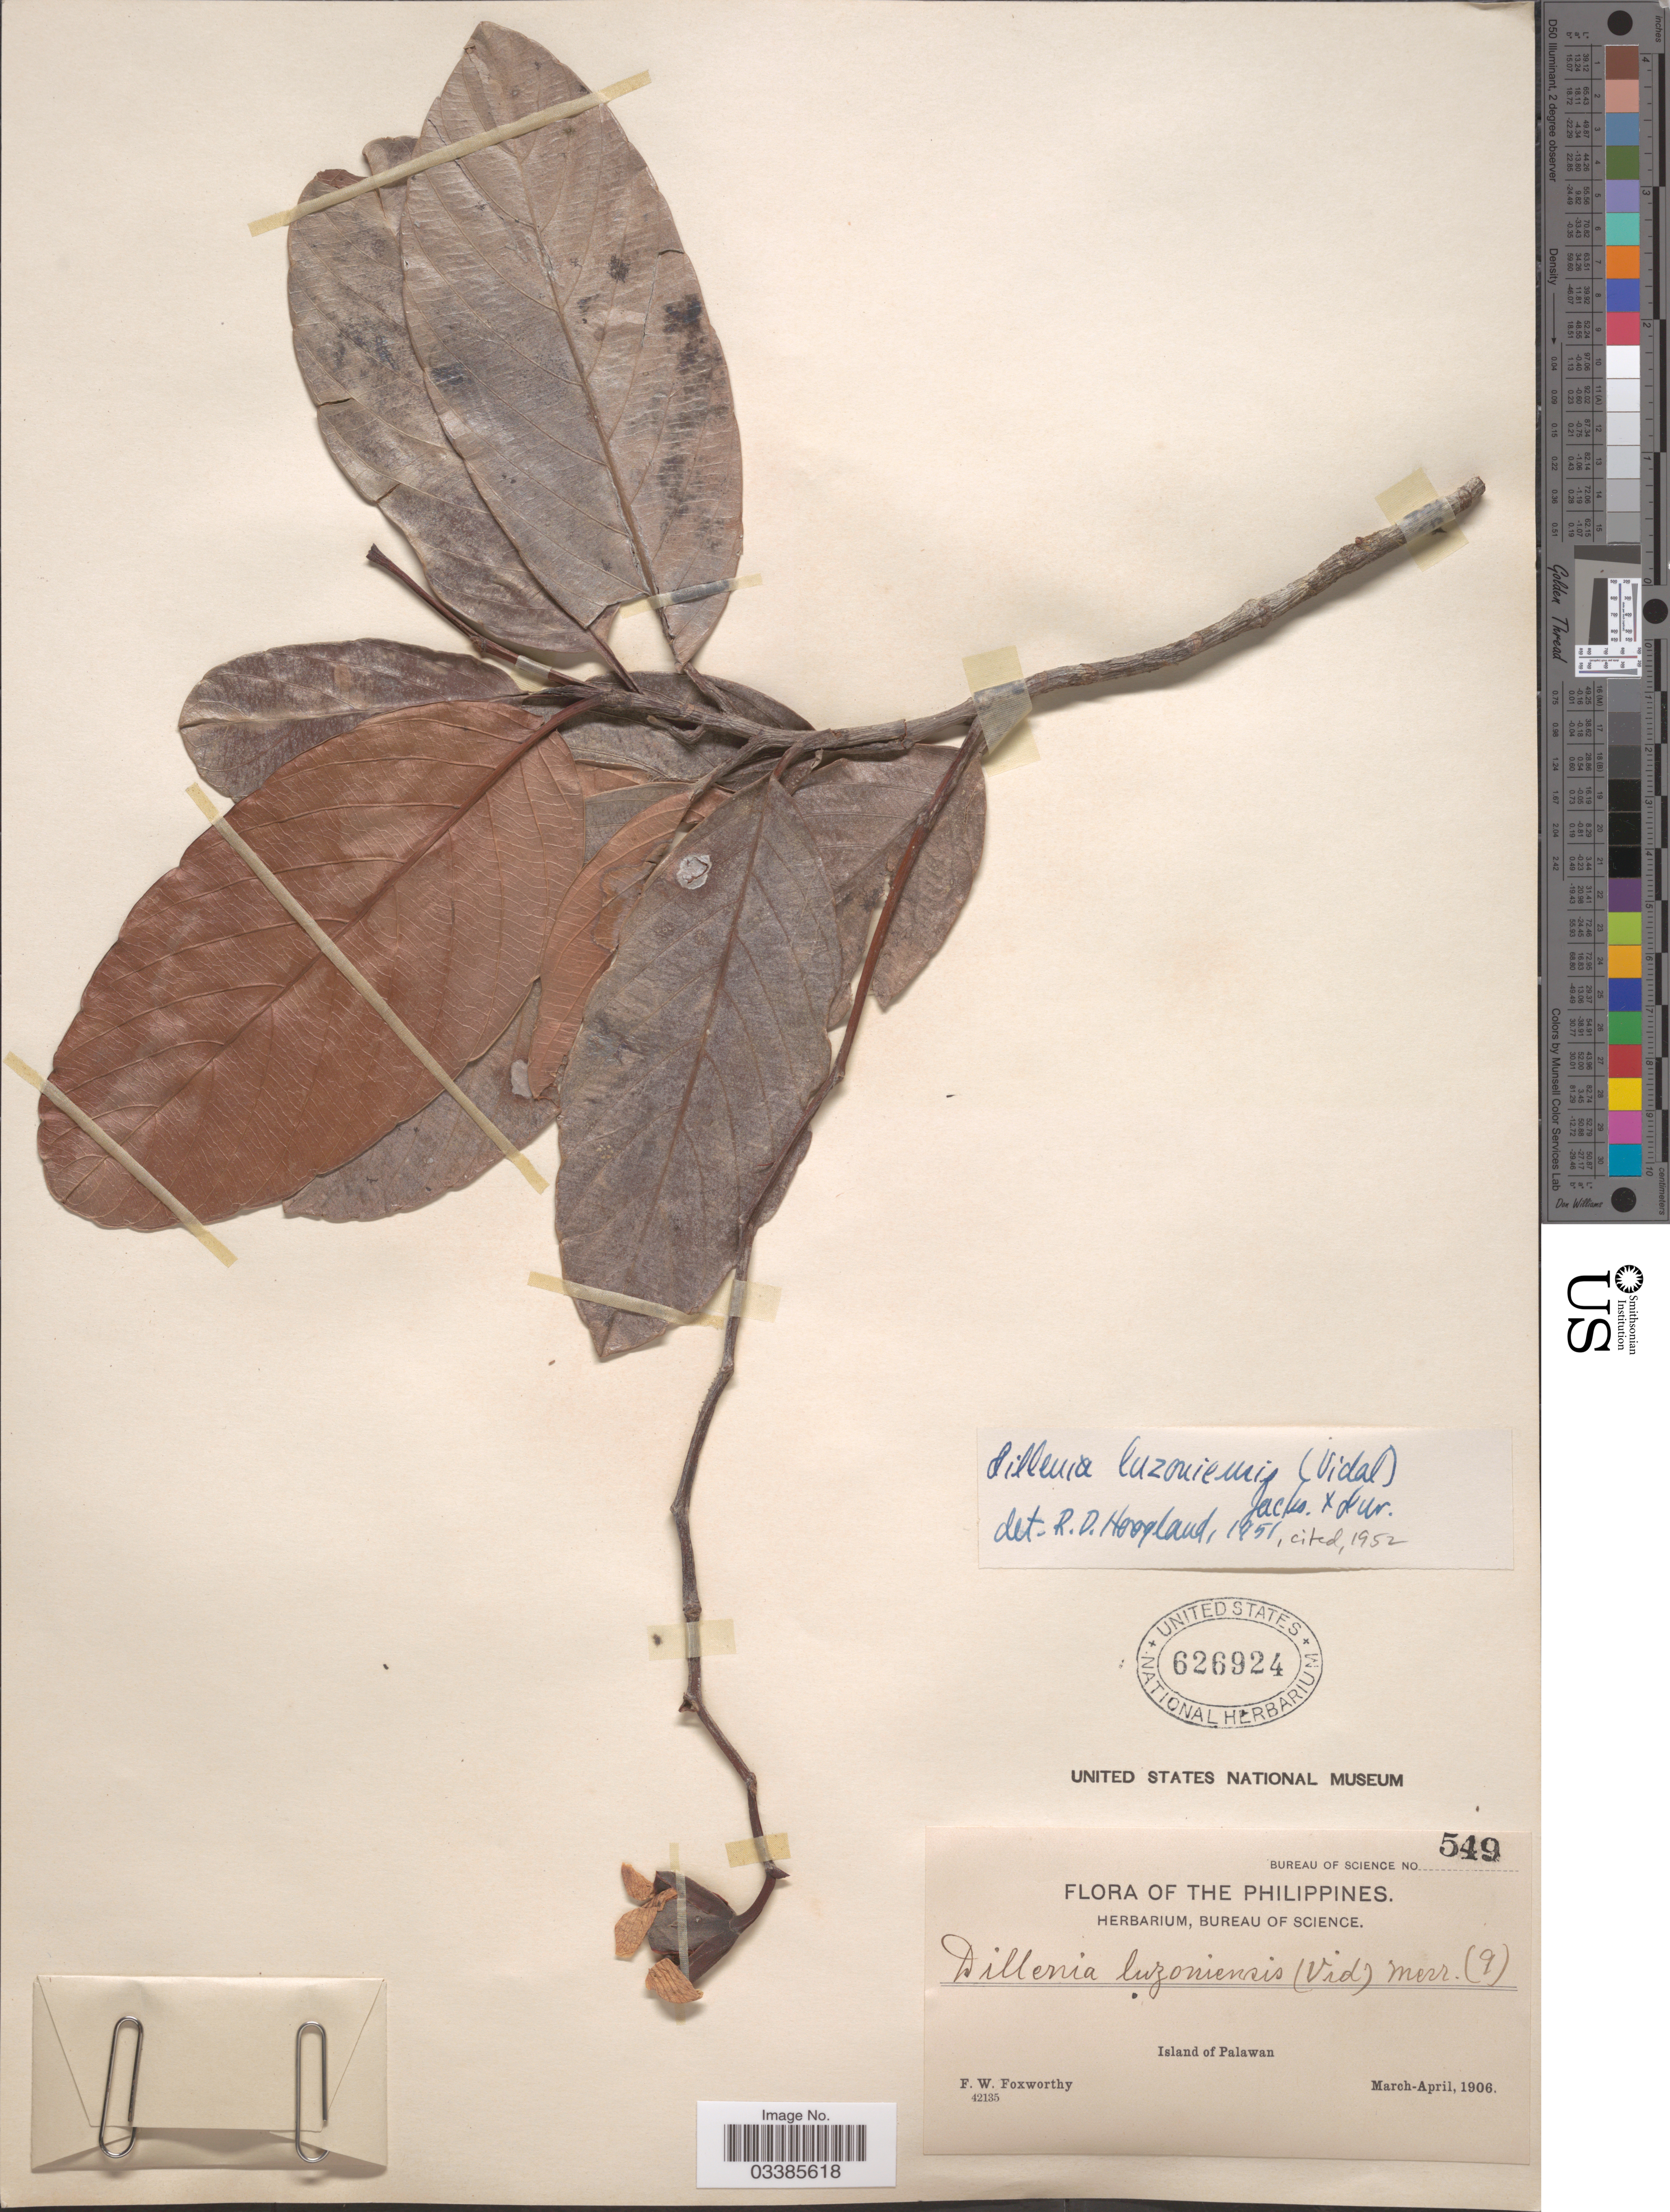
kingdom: Plantae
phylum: Tracheophyta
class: Magnoliopsida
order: Dilleniales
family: Dilleniaceae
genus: Dillenia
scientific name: Dillenia luzoniensis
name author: Merr.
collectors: F. W. Foxworthy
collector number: Bureau of Science 549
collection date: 1906-03/1906-04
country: Philippines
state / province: Mimaropa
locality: Island of Palawan.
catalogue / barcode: US 626924